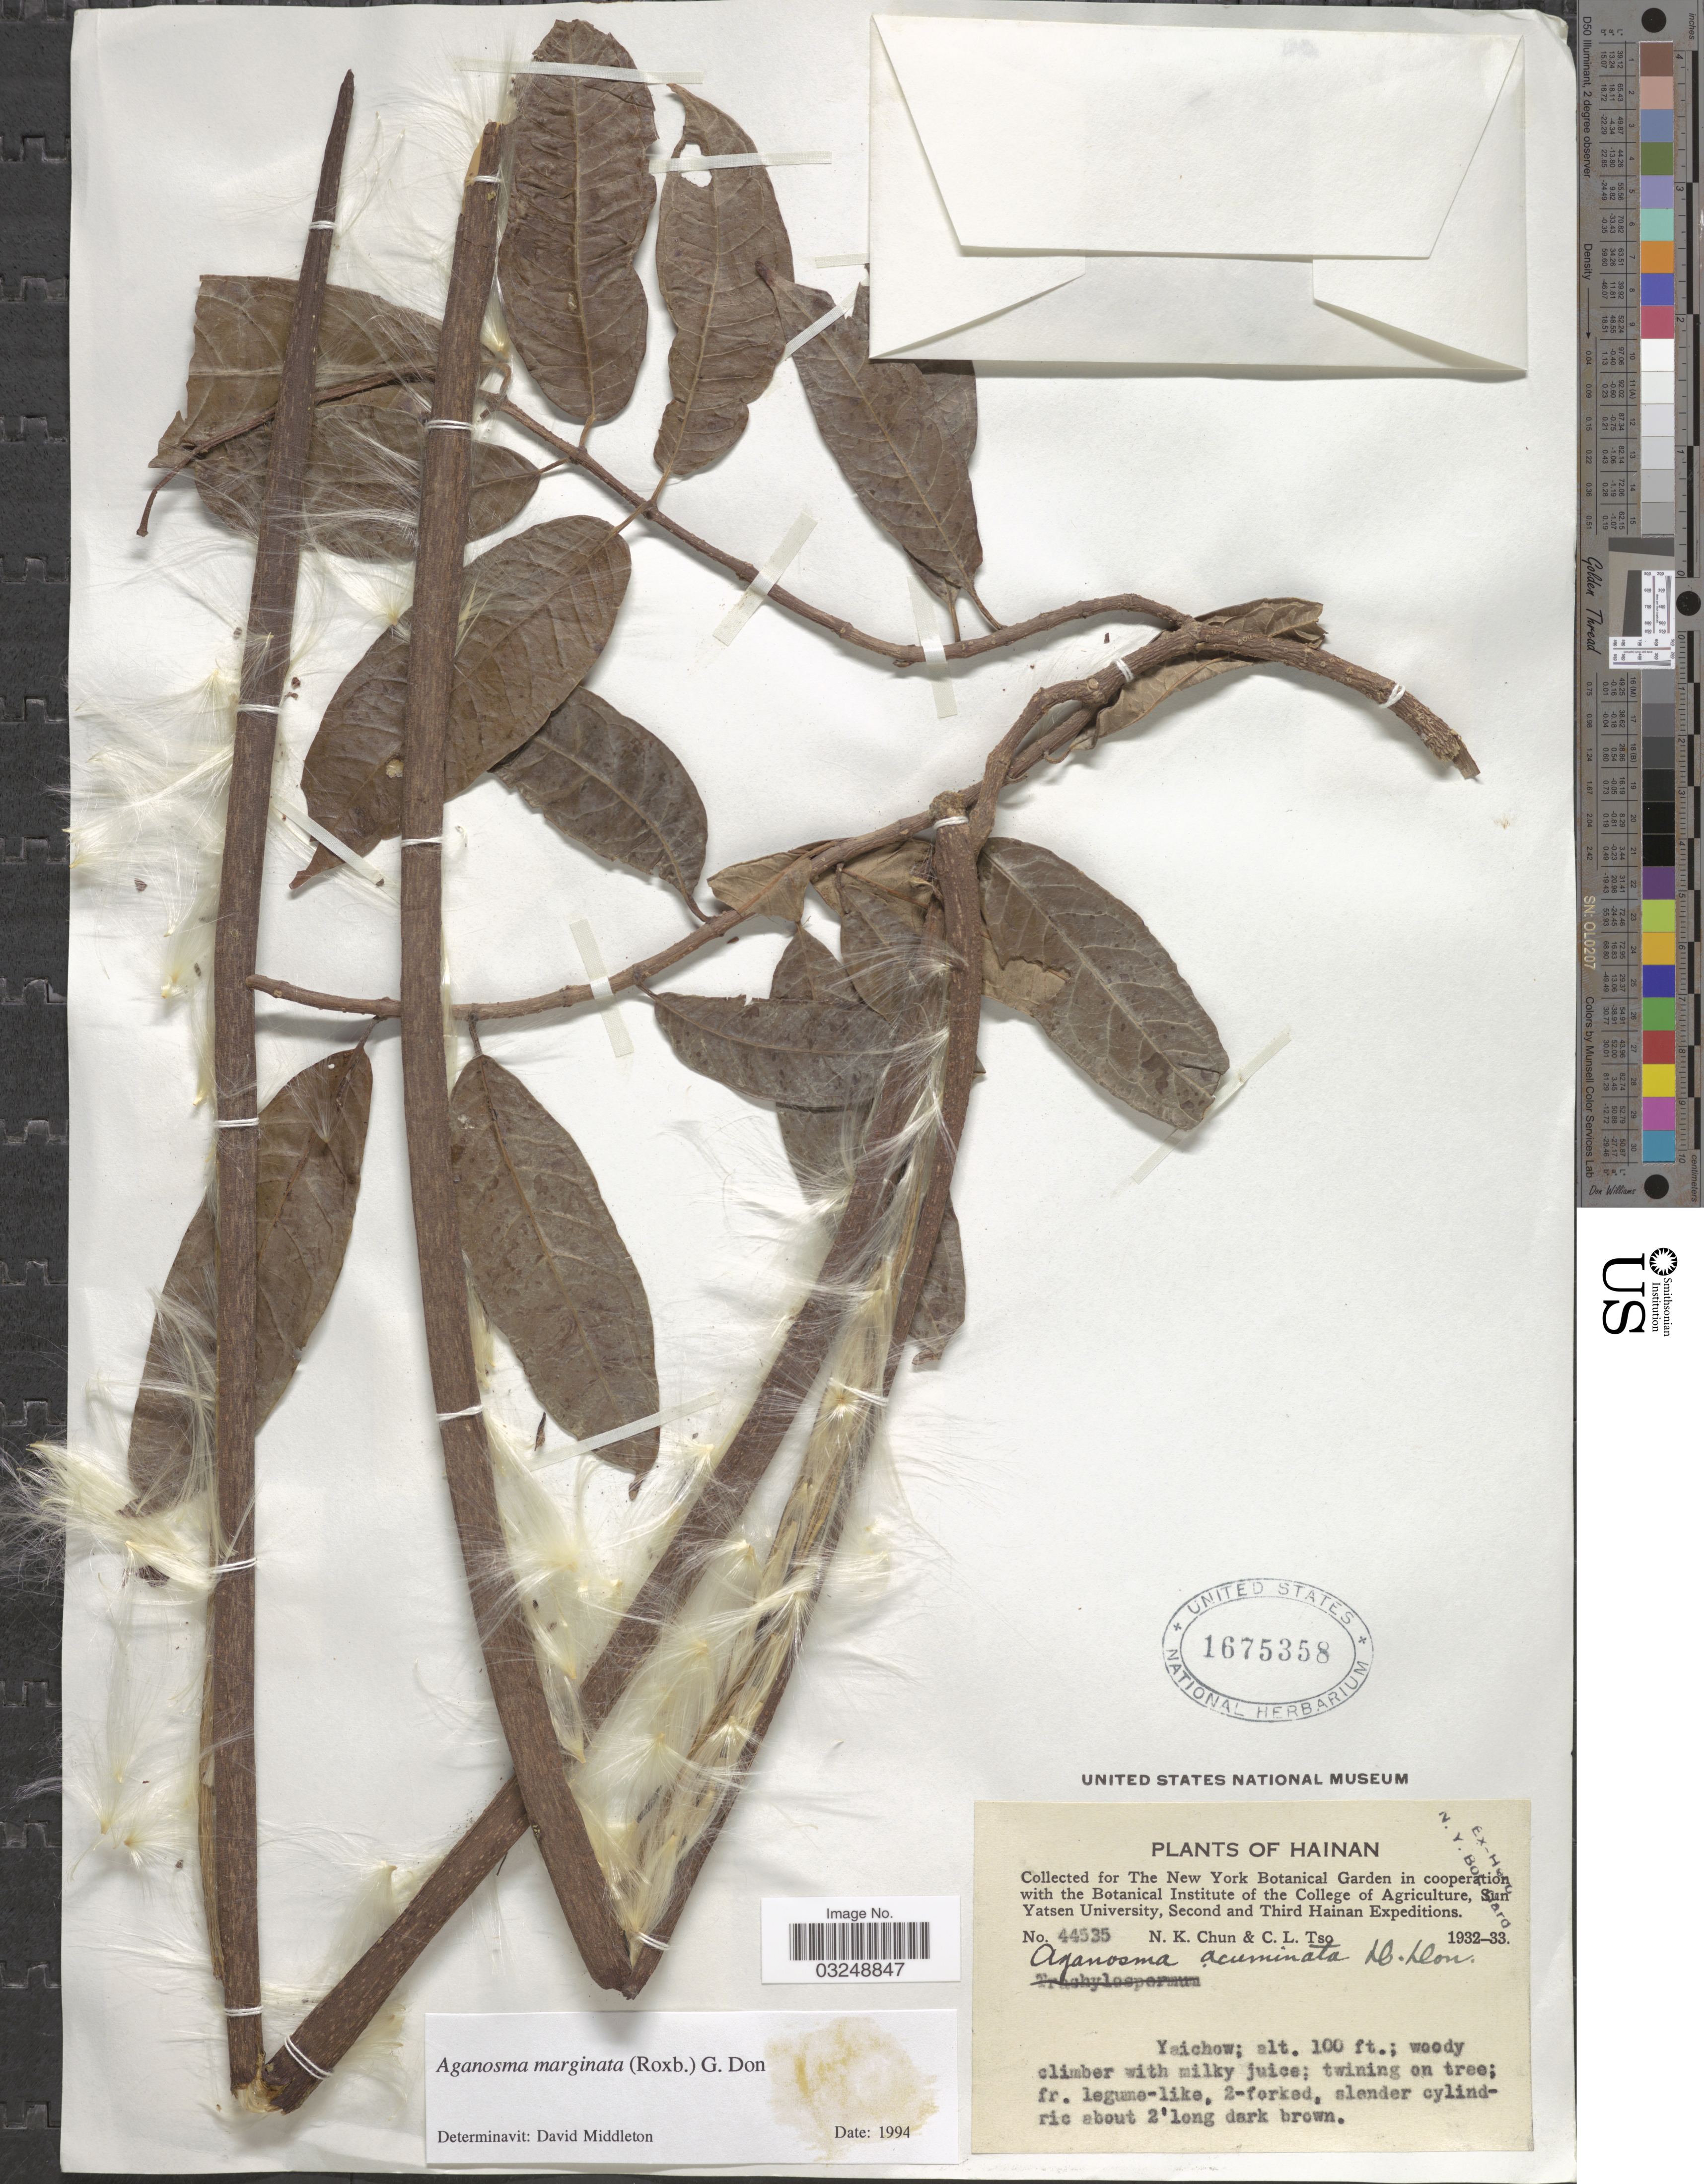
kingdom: Plantae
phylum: Tracheophyta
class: Magnoliopsida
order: Gentianales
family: Apocynaceae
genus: Aganosma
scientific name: Aganosma marginata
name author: (Roxb.) G. Don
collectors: N. K. Chun & C. Tso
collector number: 44535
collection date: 1932/1933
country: China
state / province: Hainan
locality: Yaichow.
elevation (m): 30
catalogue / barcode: US 1675358